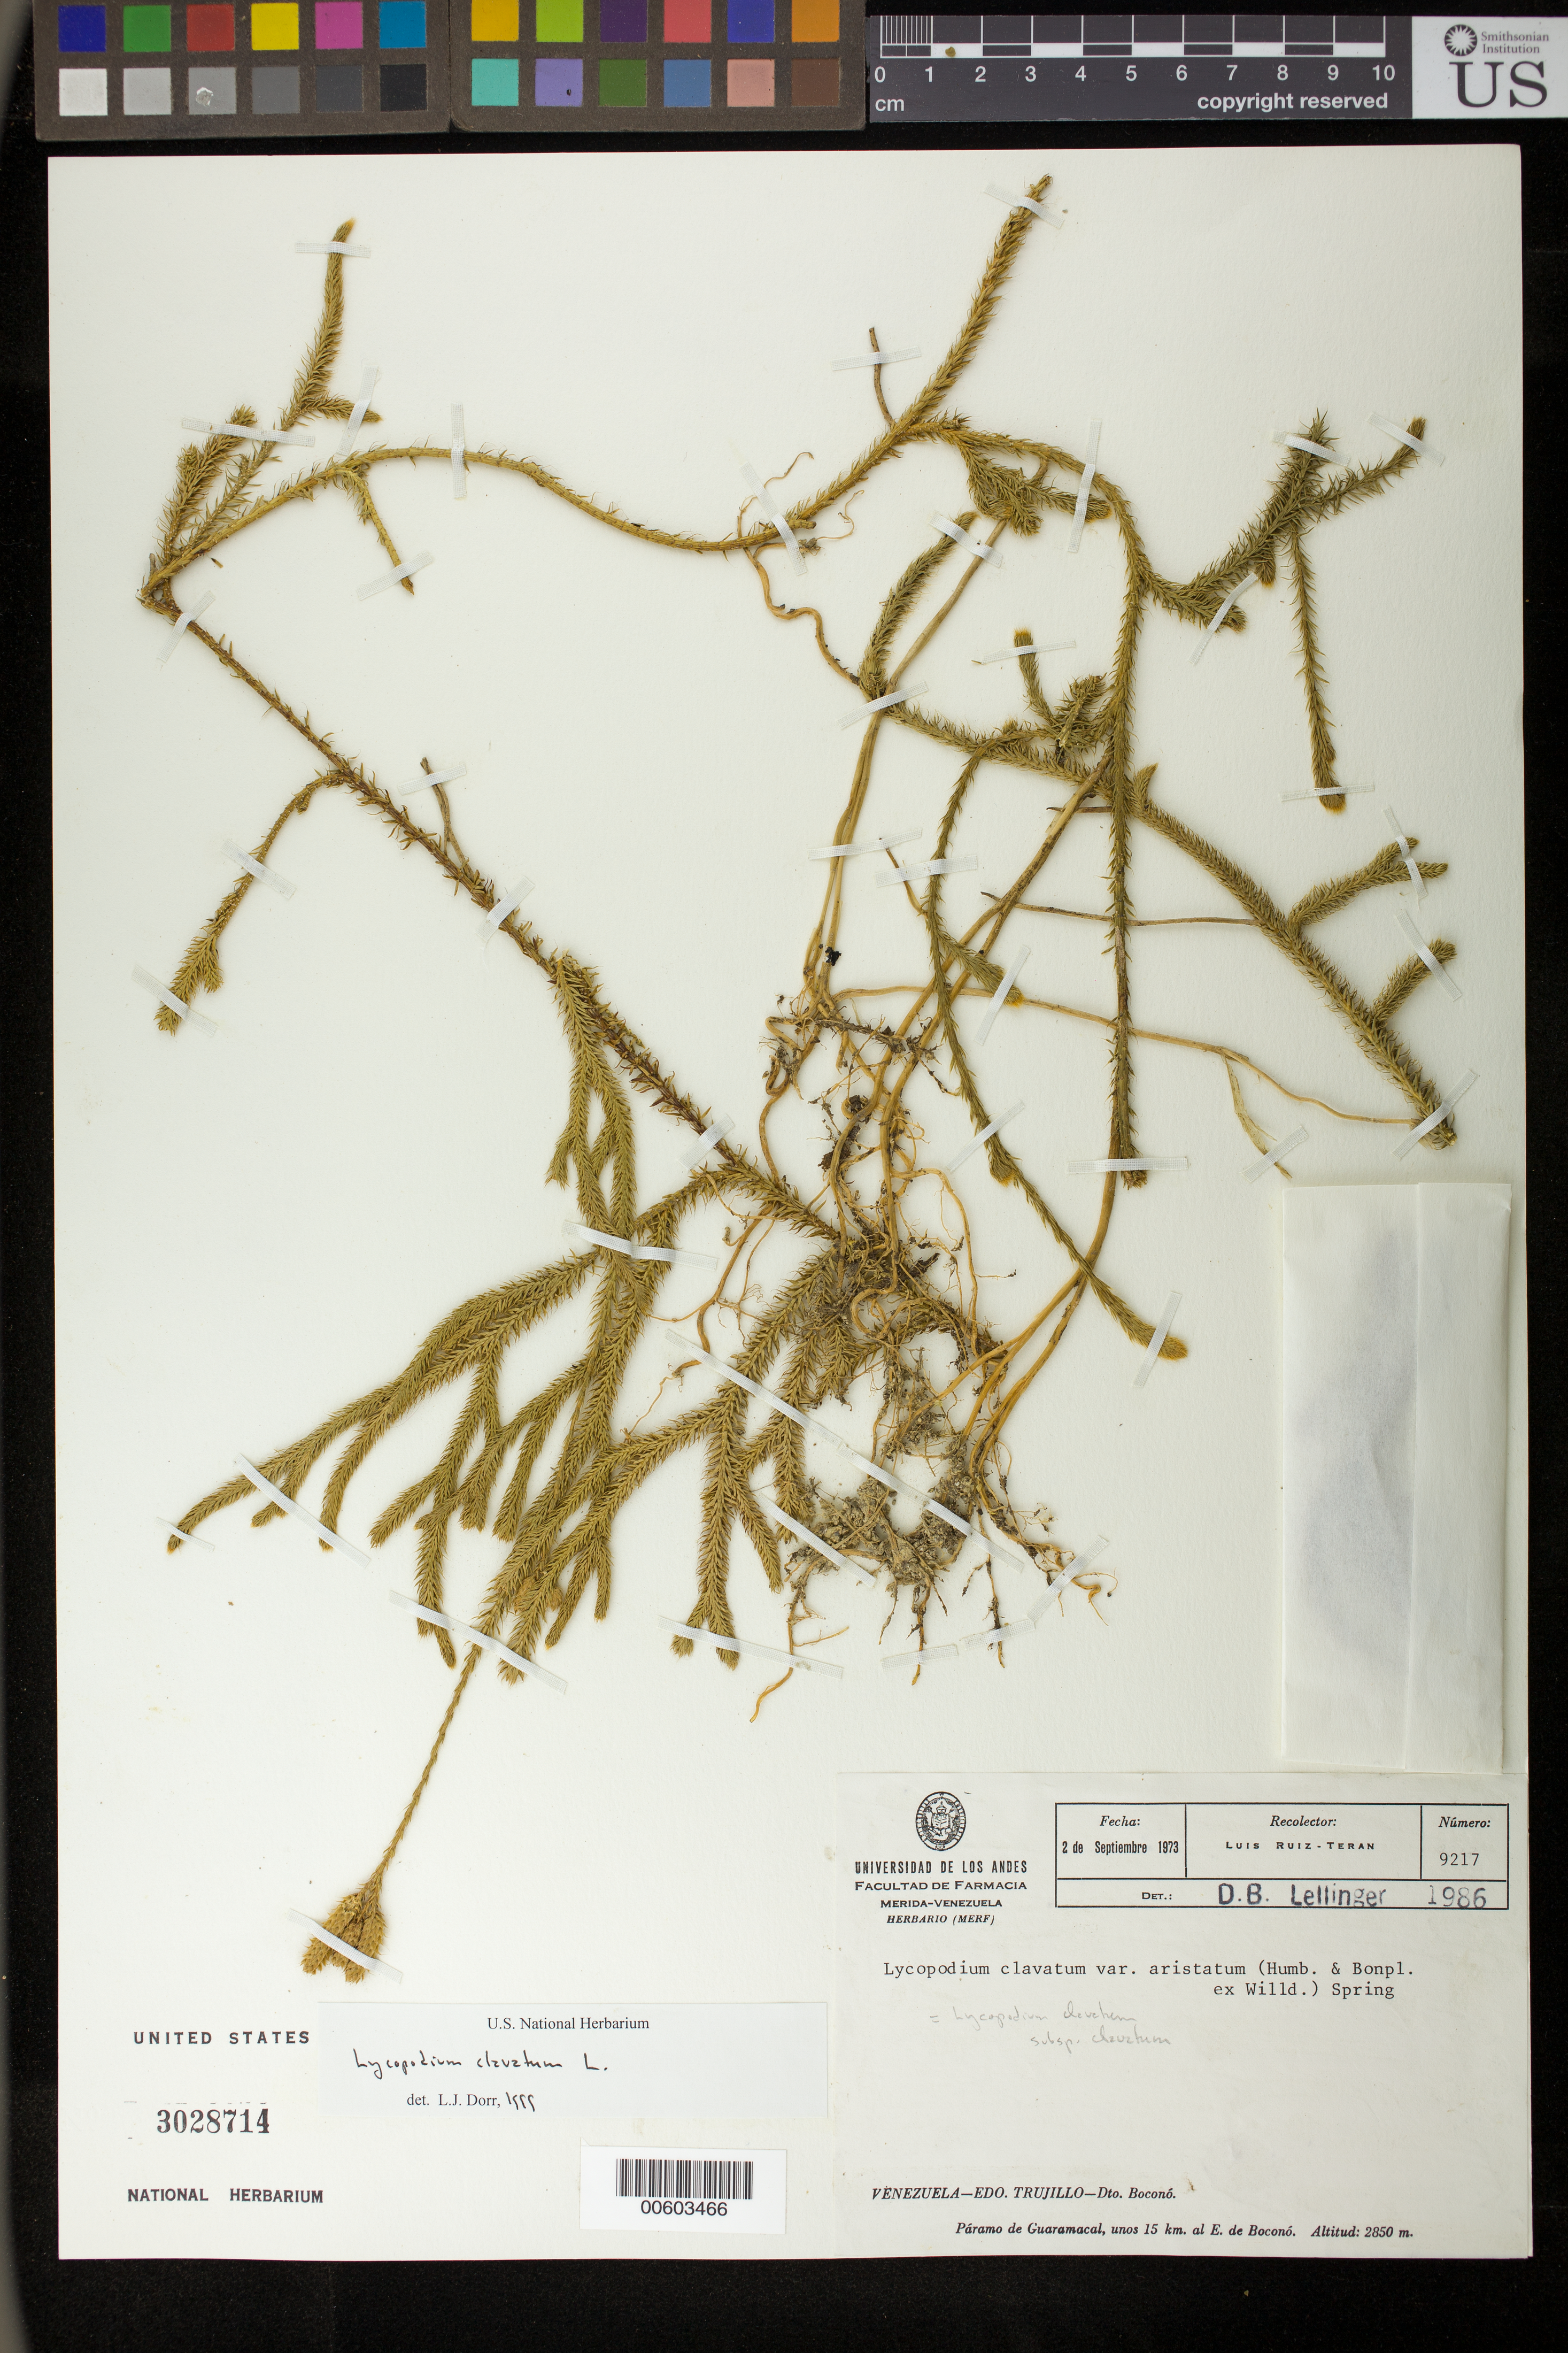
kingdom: Plantae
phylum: Tracheophyta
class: Lycopodiopsida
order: Lycopodiales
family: Lycopodiaceae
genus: Lycopodium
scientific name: Lycopodium clavatum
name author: L.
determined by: Dorr, L. J., (BOT), Smithsonian Institution - National Museum of Natural History (UNITED STATES)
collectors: L. E. Ruíz-Terán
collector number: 9217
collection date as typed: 02 Sep 1973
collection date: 1973-09-02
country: Venezuela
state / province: Trujillo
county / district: Boconó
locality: Páramo de Guaramacal, 15 km E de Boconó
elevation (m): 2850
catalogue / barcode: US 3028714